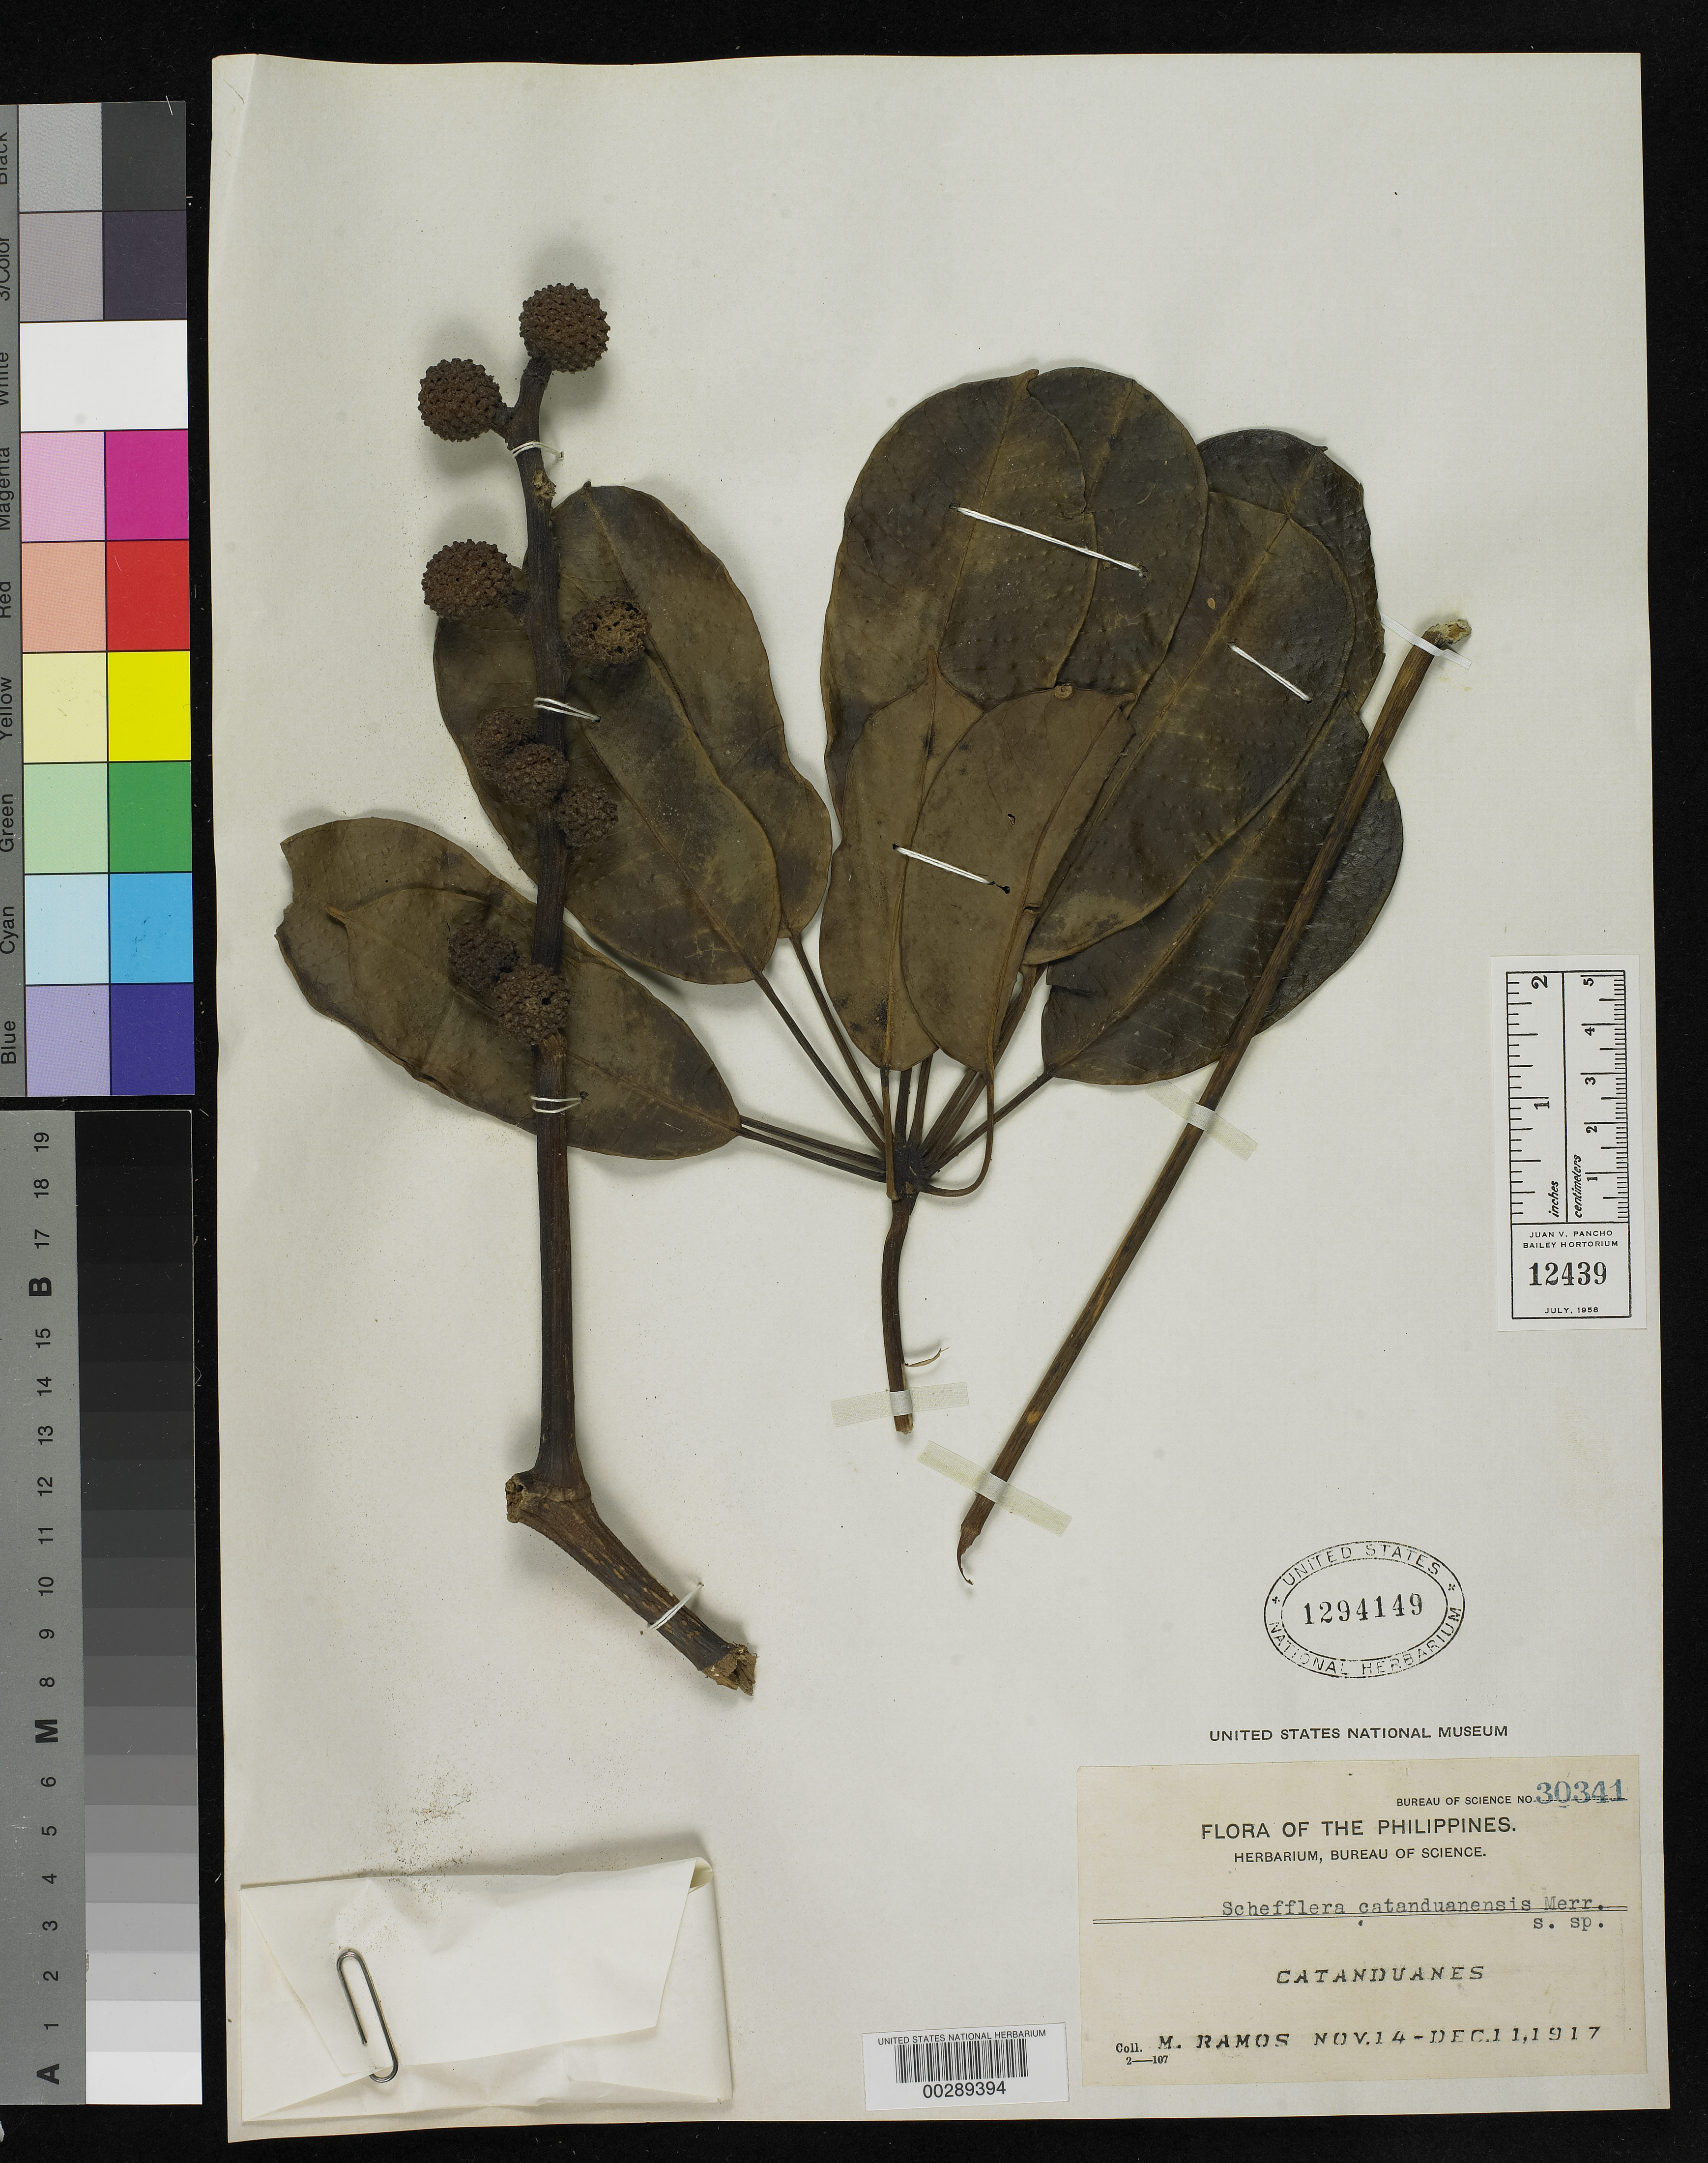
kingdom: Plantae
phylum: Tracheophyta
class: Magnoliopsida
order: Apiales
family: Araliaceae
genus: Schefflera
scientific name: Schefflera catanduanensis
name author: Merr.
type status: Type Collection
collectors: M. Ramos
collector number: Bur. Sci. 30341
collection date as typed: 26 Nov 1917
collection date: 1917-11-26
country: Philippines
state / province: Bicol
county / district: Catanduanes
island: Catanduanes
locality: Mt. Mariguidon.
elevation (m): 400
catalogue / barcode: US 1294149